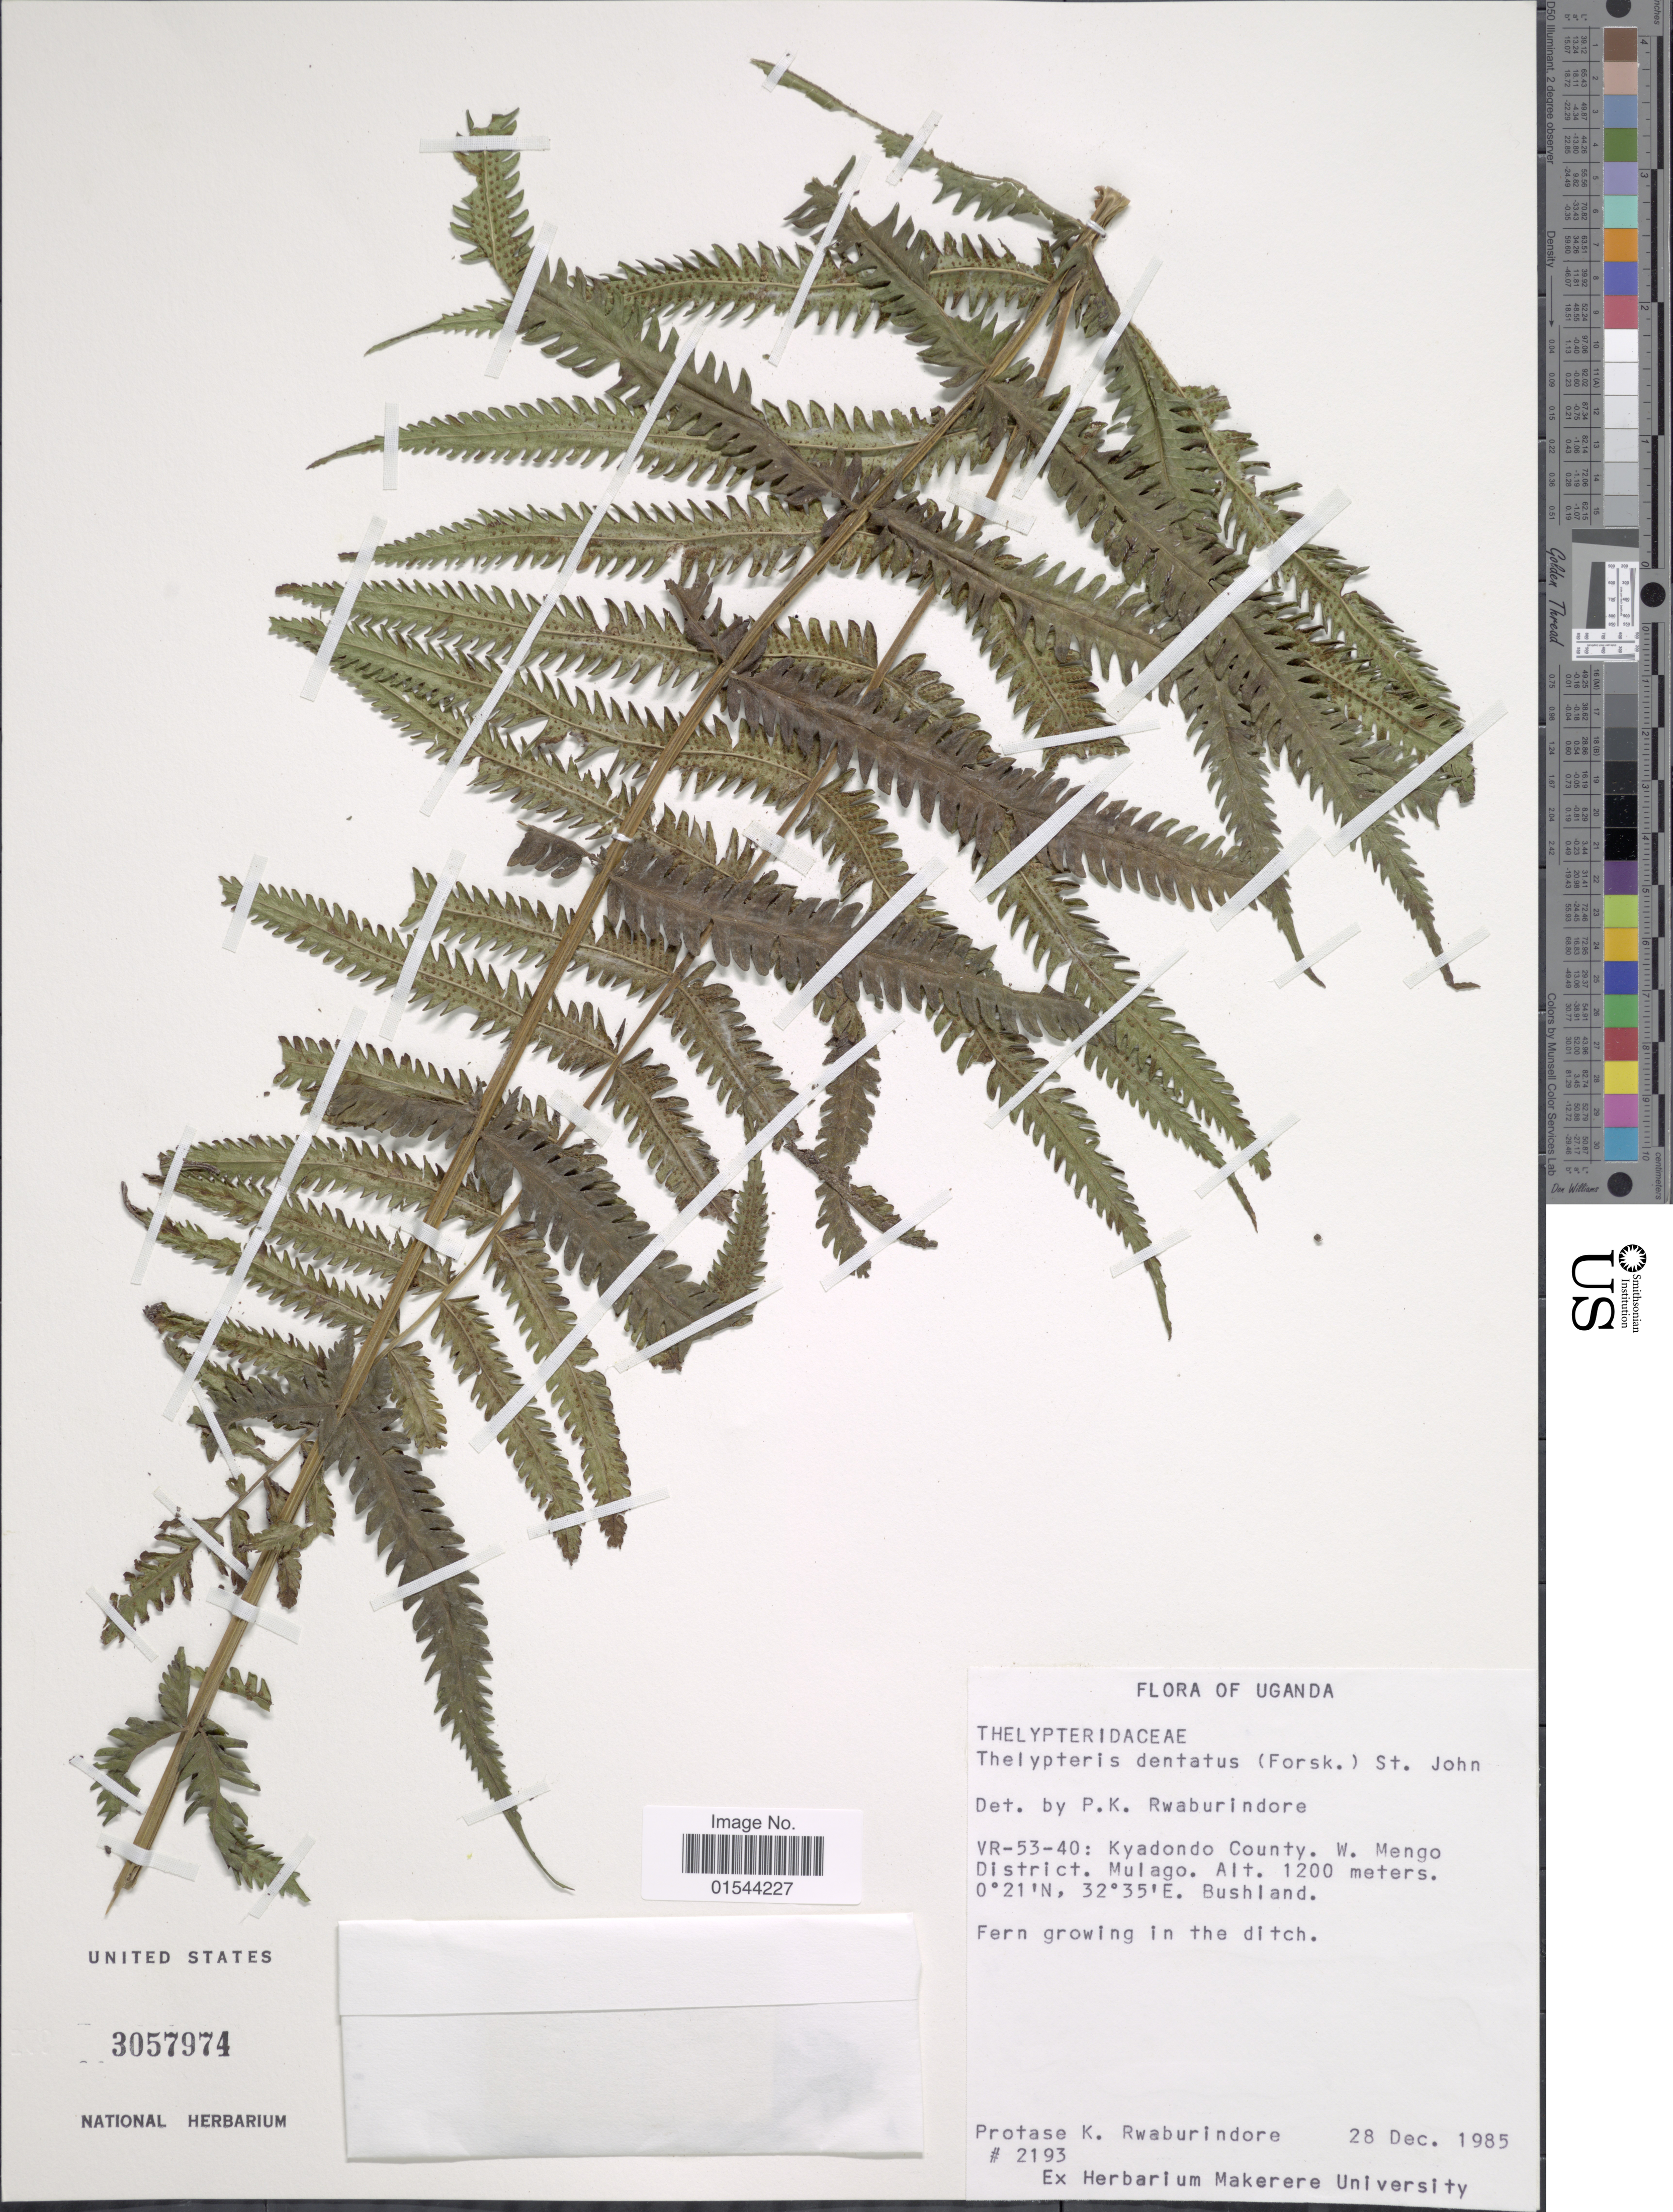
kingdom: Plantae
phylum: Tracheophyta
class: Polypodiopsida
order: Polypodiales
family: Thelypteridaceae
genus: Christella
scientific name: Christella dentata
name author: (Forssk.) Brownsey & Jermy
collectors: P. Rwaburindore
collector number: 2193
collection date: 1985-12-28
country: Uganda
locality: VR-53-40: Kyadondo County. W. Mengo District. Mulago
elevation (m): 1200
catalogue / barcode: US 3057974